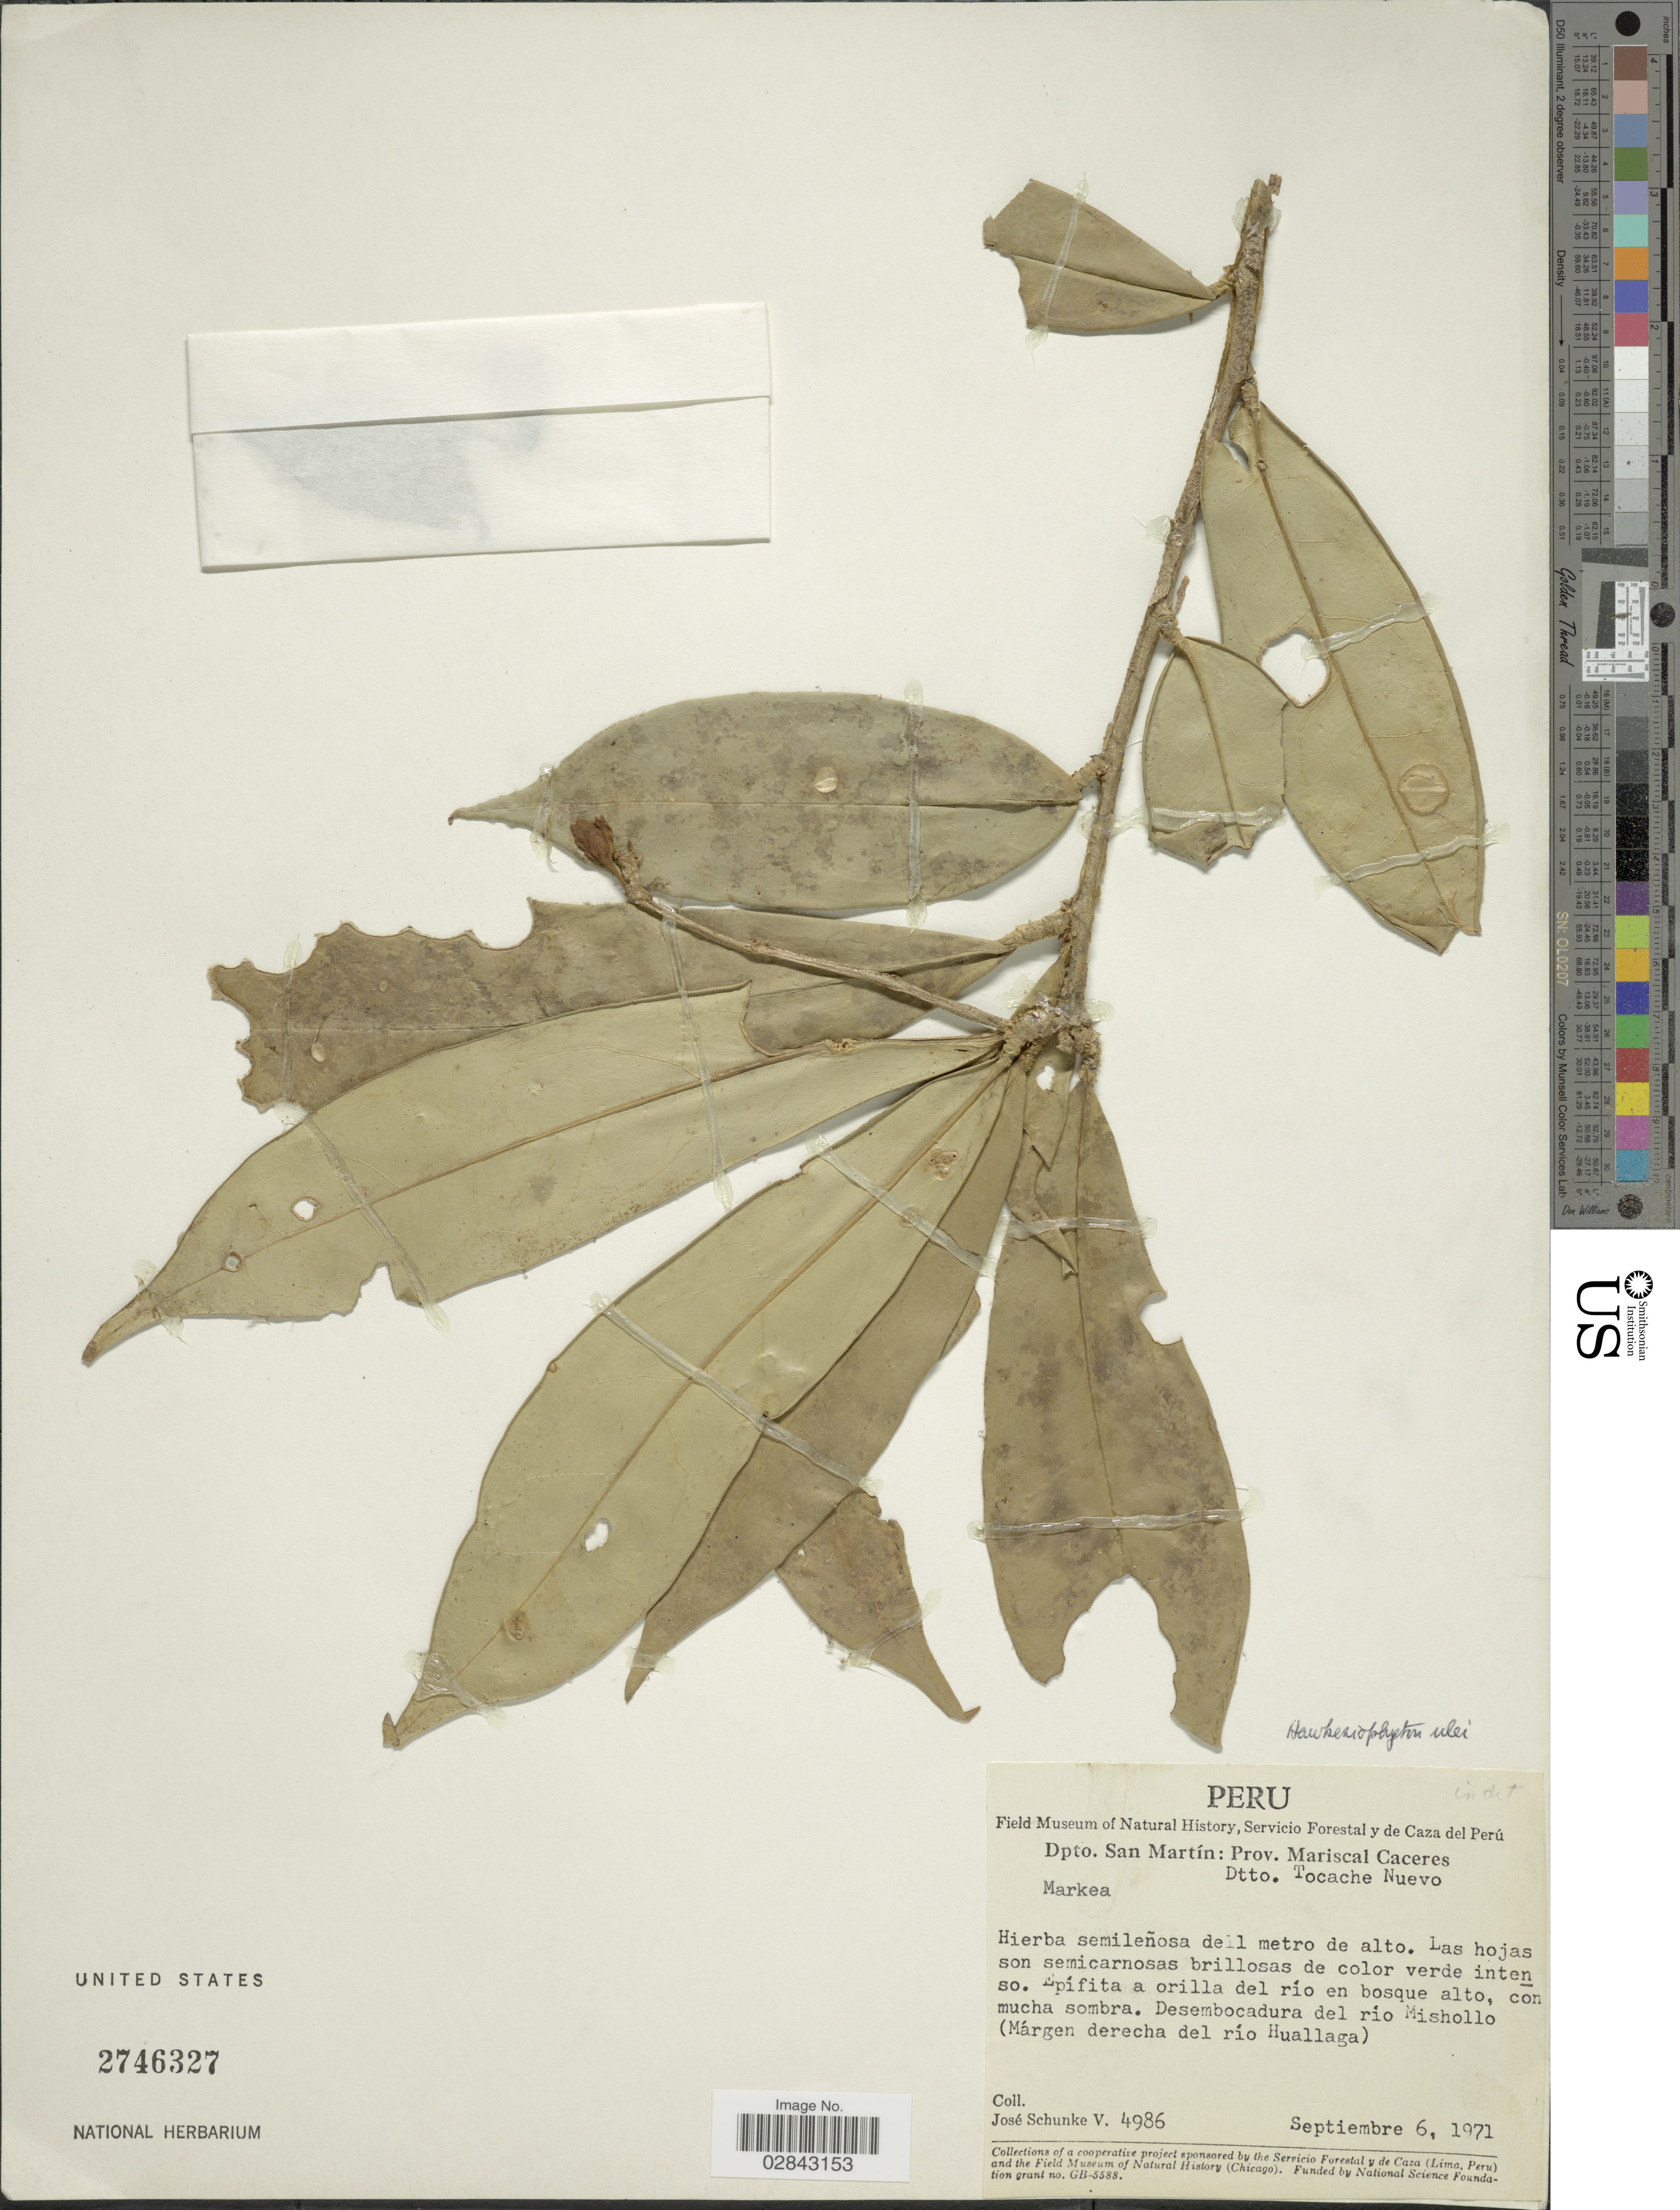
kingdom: Plantae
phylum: Tracheophyta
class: Magnoliopsida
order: Solanales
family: Solanaceae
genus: Hawkesiophyton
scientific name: Hawkesiophyton ulei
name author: (Dammer) Hunz.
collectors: J. Schunke Vigo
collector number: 4986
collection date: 1971-09-06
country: Peru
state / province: San Martín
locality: Dpto. San Martín: Prov. Mariscal Caceres. Dtto. Tocache Nuevo. Desembocadura del río Mishollo (Márgen derecha del río Huallaga).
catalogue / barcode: US 2746327